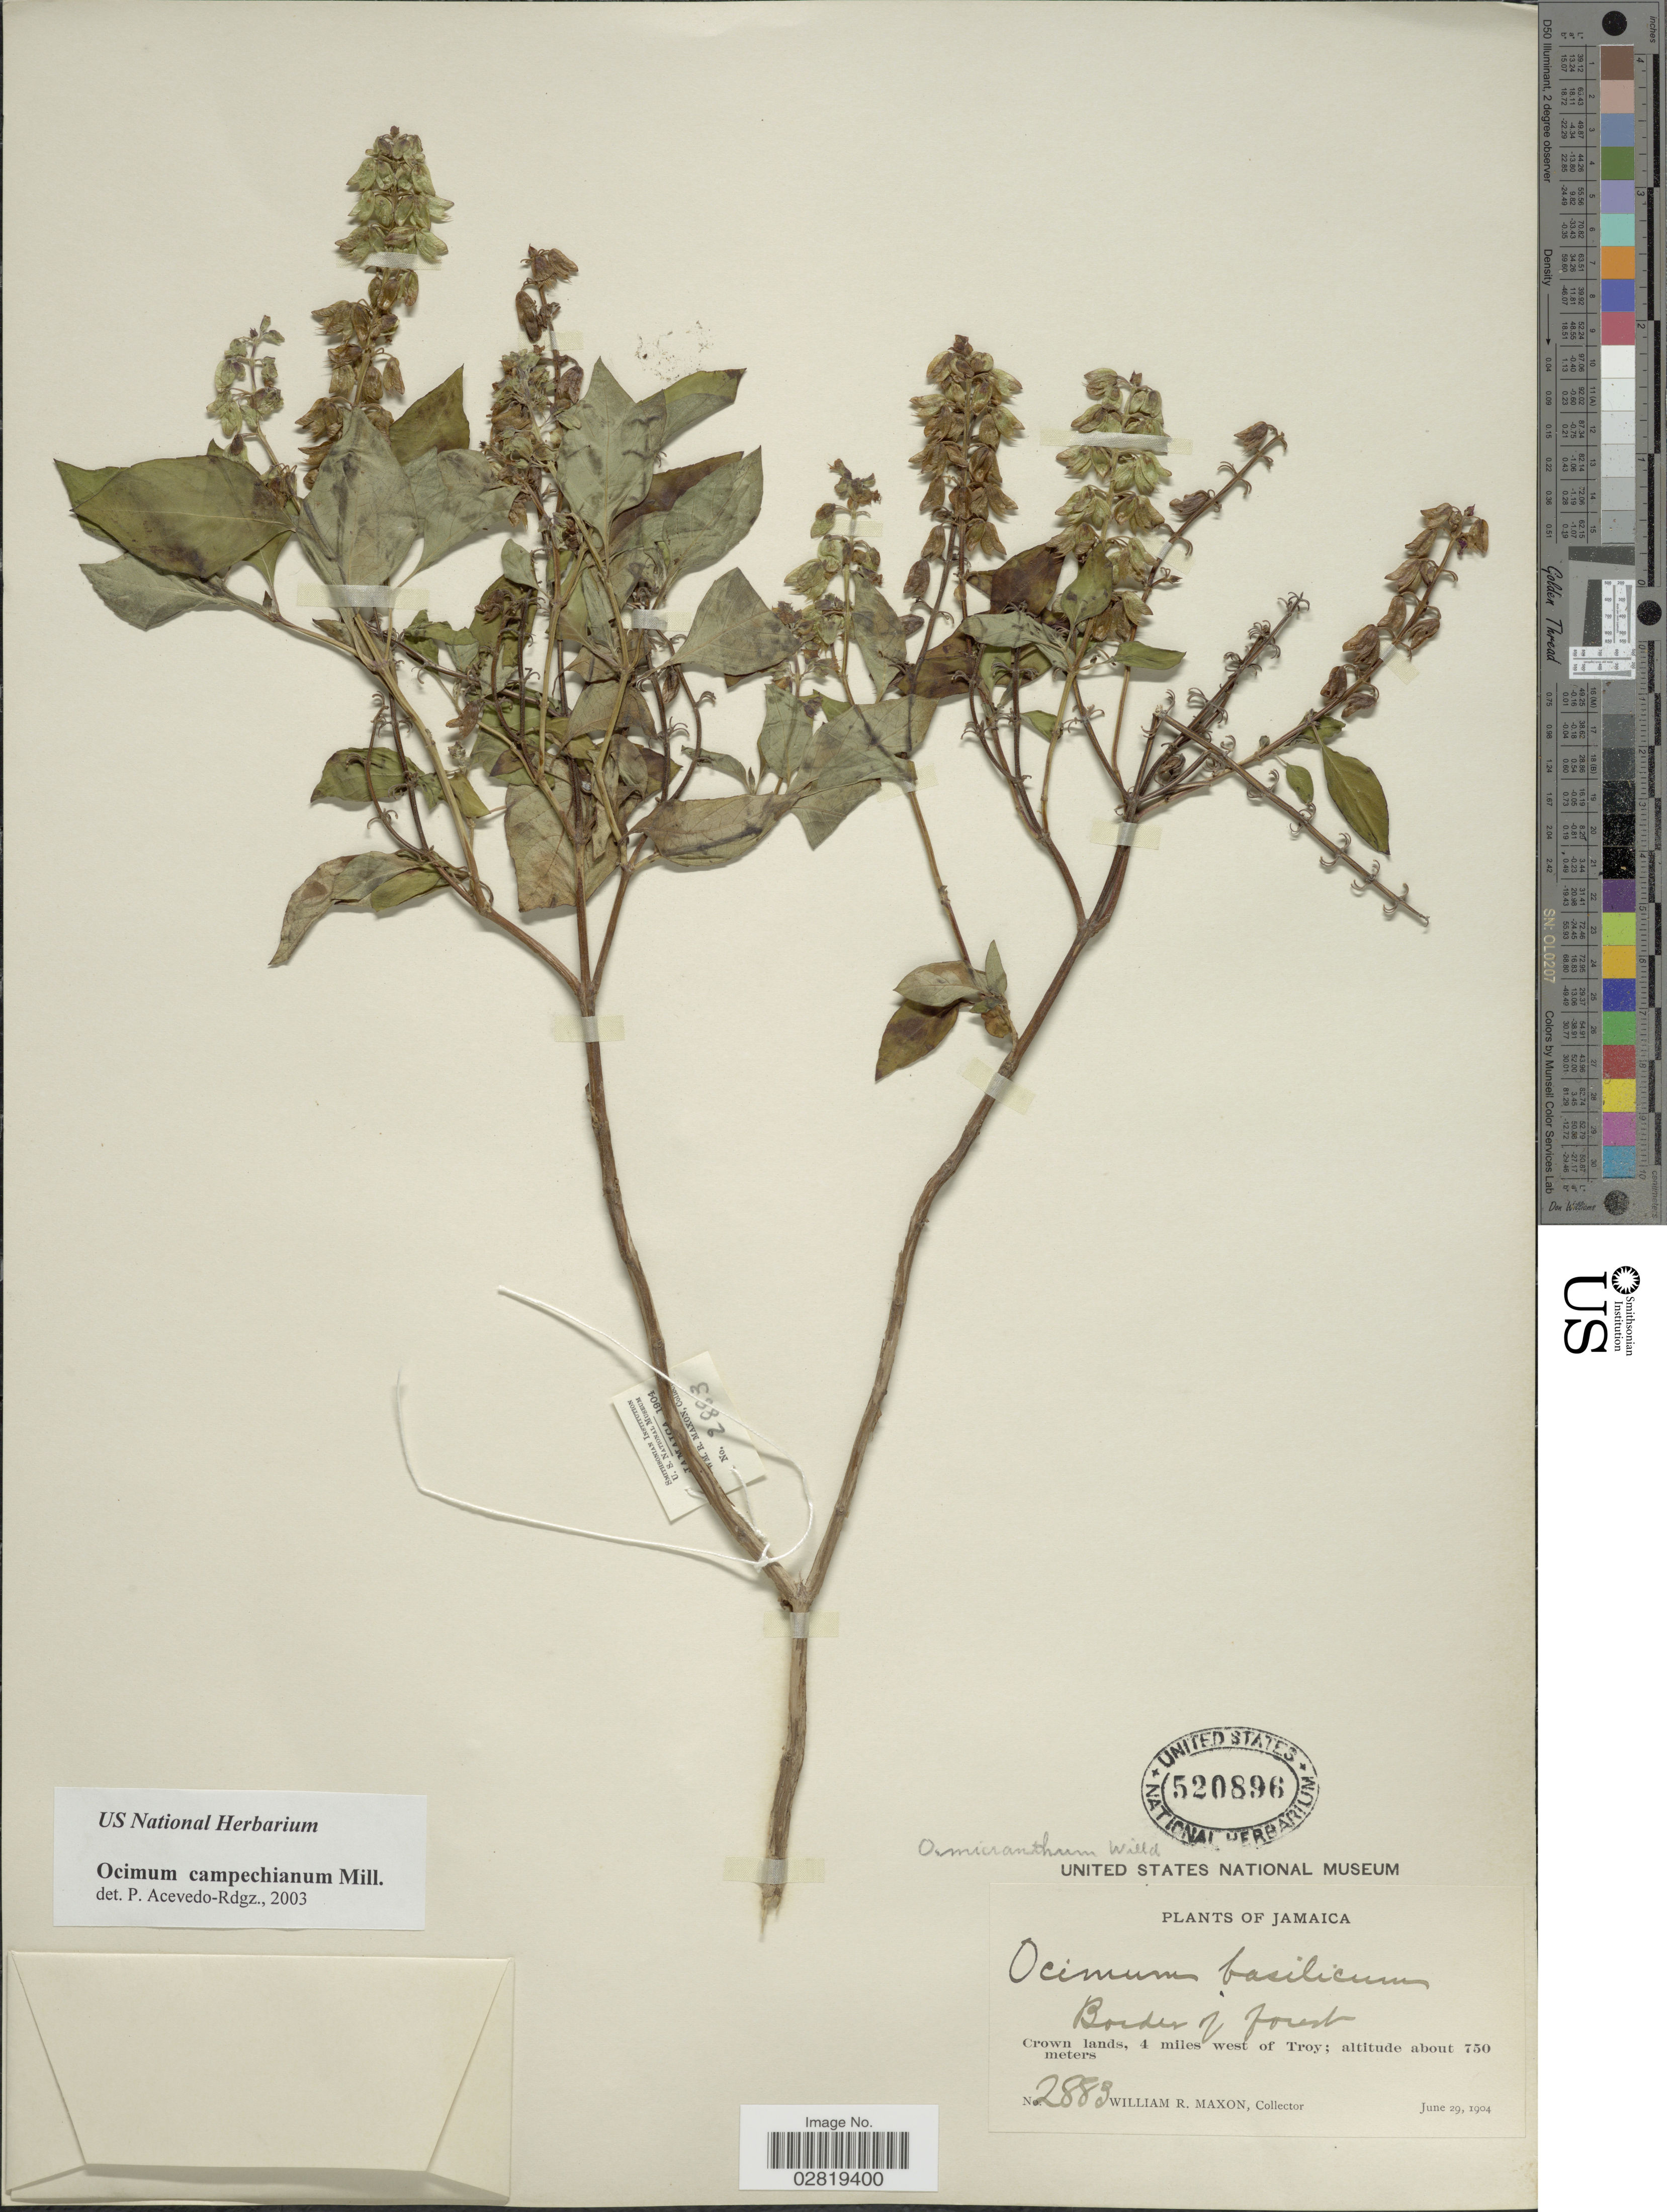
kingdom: Plantae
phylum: Tracheophyta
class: Magnoliopsida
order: Lamiales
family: Lamiaceae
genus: Ocimum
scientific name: Ocimum campechianum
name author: Mill.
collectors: W. R. Maxon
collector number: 2883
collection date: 1904-06-29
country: Jamaica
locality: Crown lands, 4 miles west of Troy.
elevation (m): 750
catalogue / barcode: US 520896